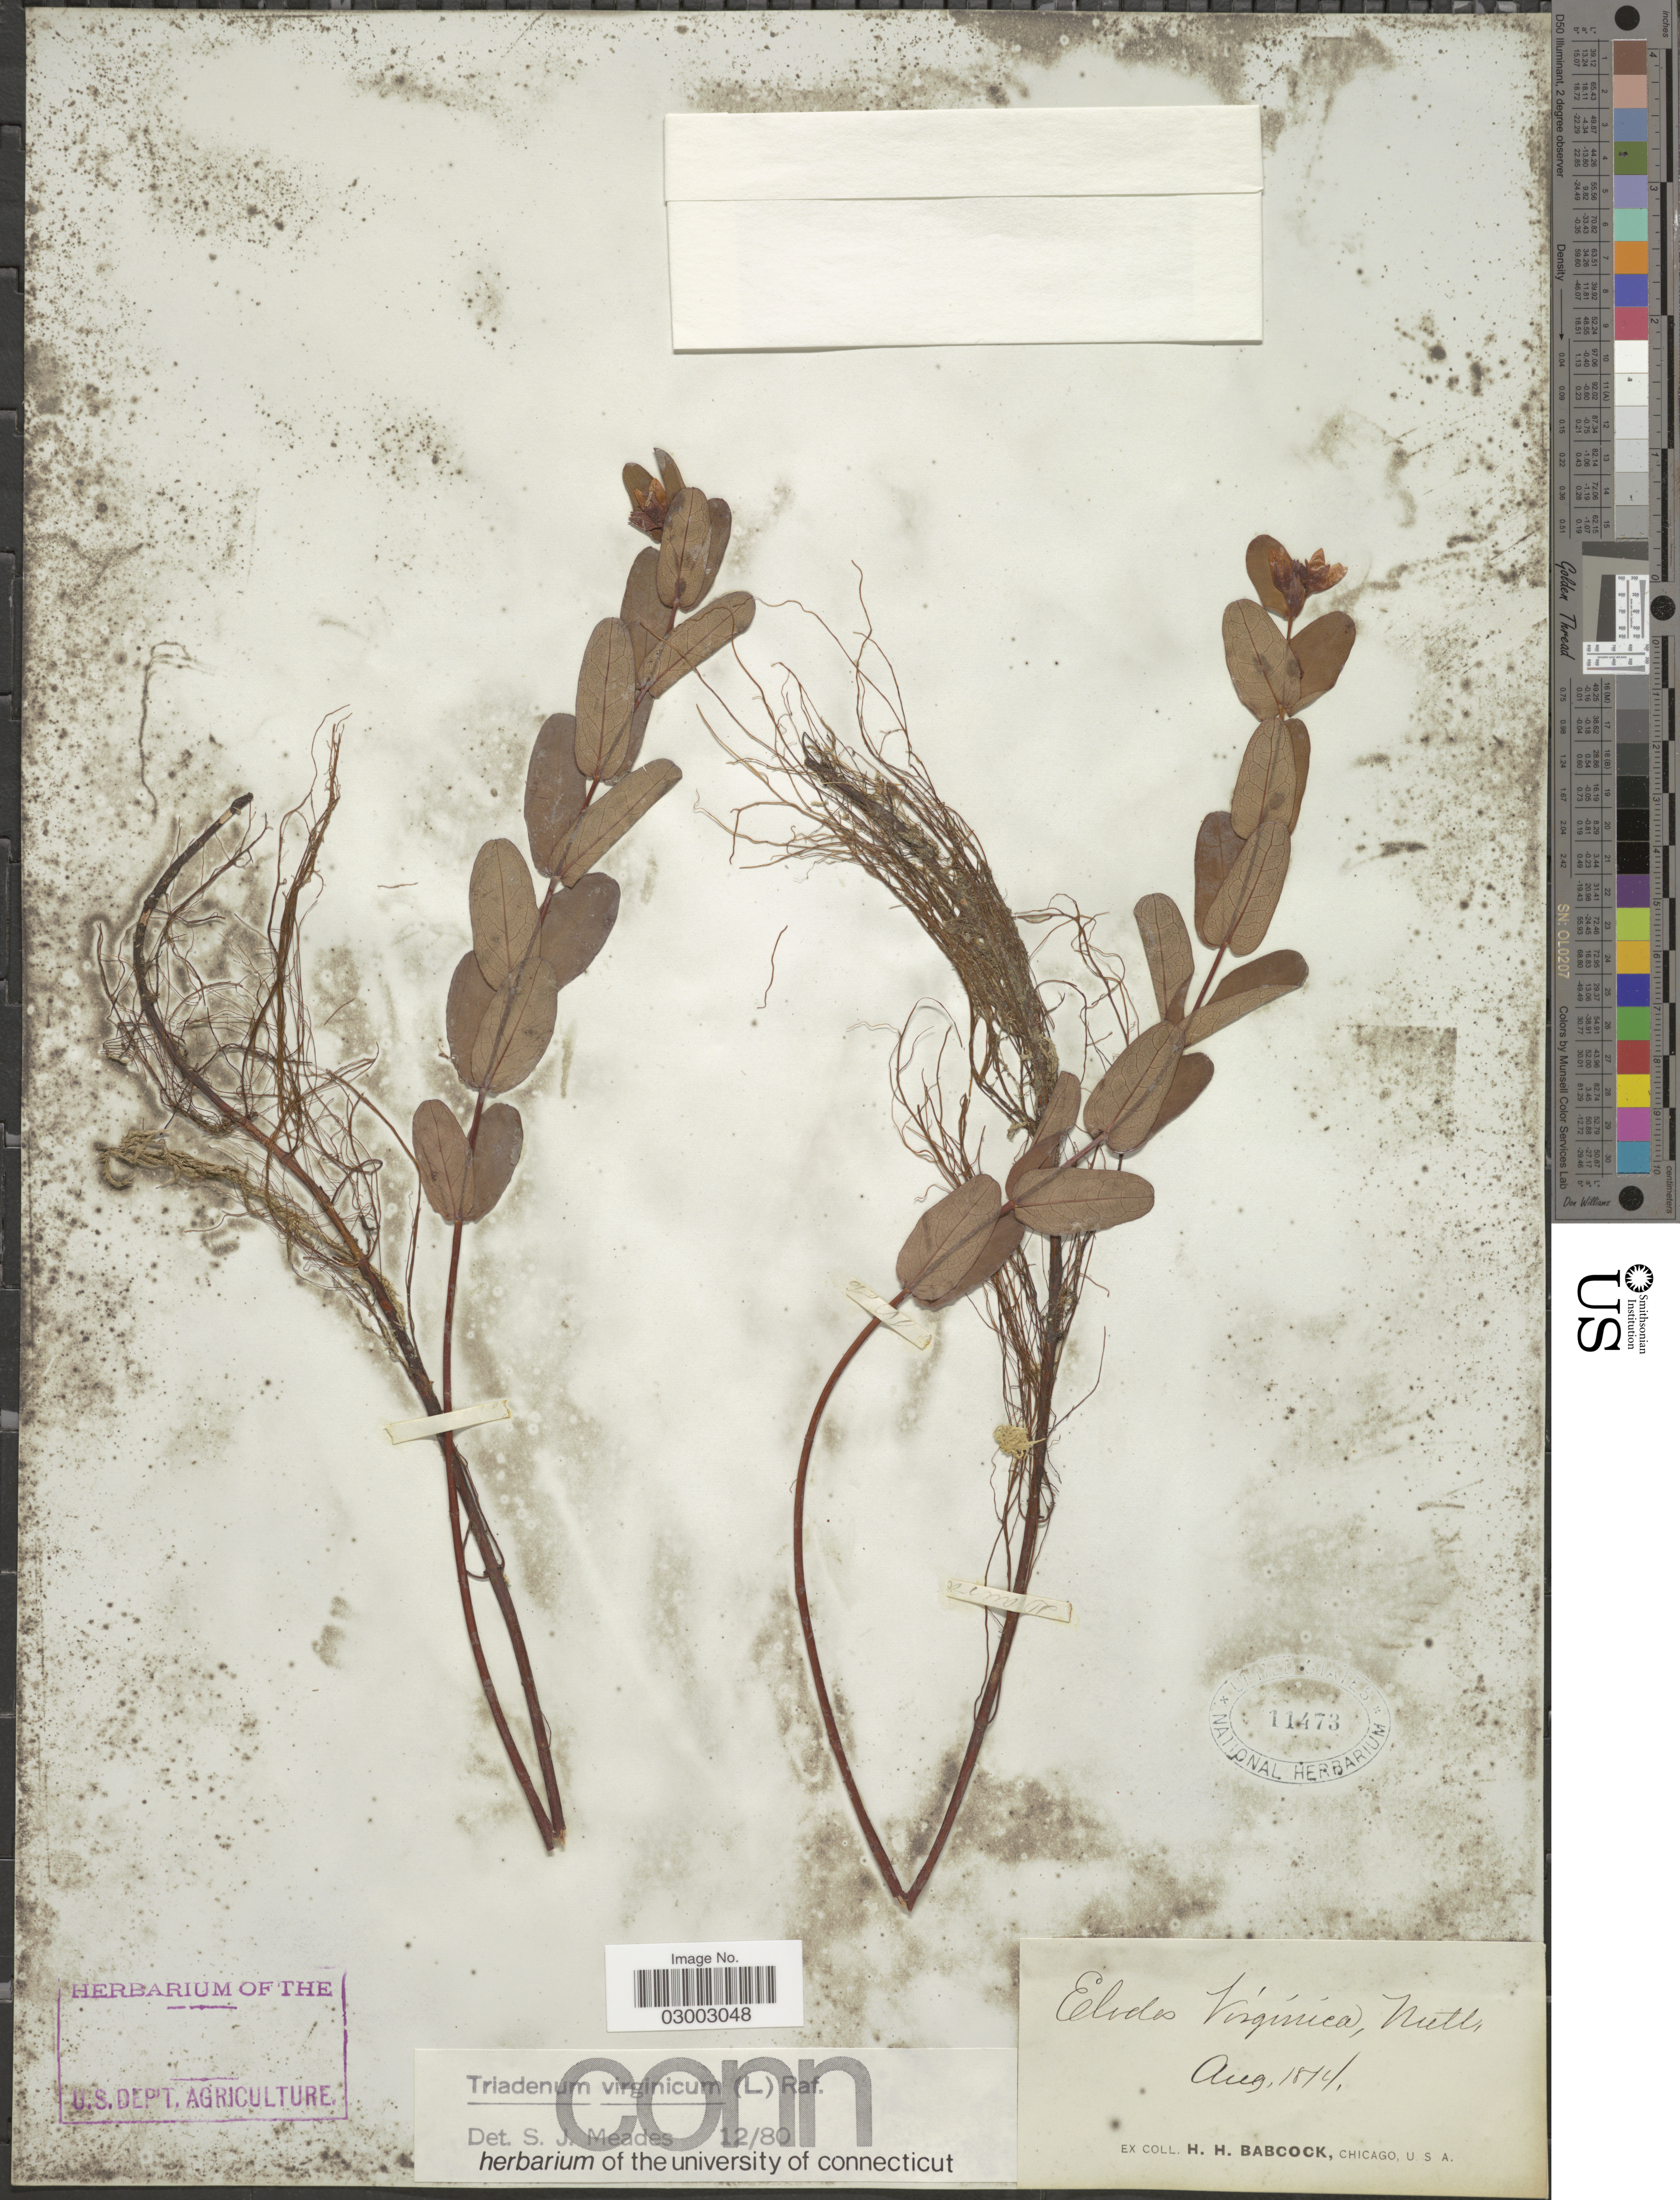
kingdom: Plantae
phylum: Tracheophyta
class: Magnoliopsida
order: Malpighiales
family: Hypericaceae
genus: Hypericum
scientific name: Hypericum virginicum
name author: L.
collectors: H. Babcock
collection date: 1874-08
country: United States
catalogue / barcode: US 11473